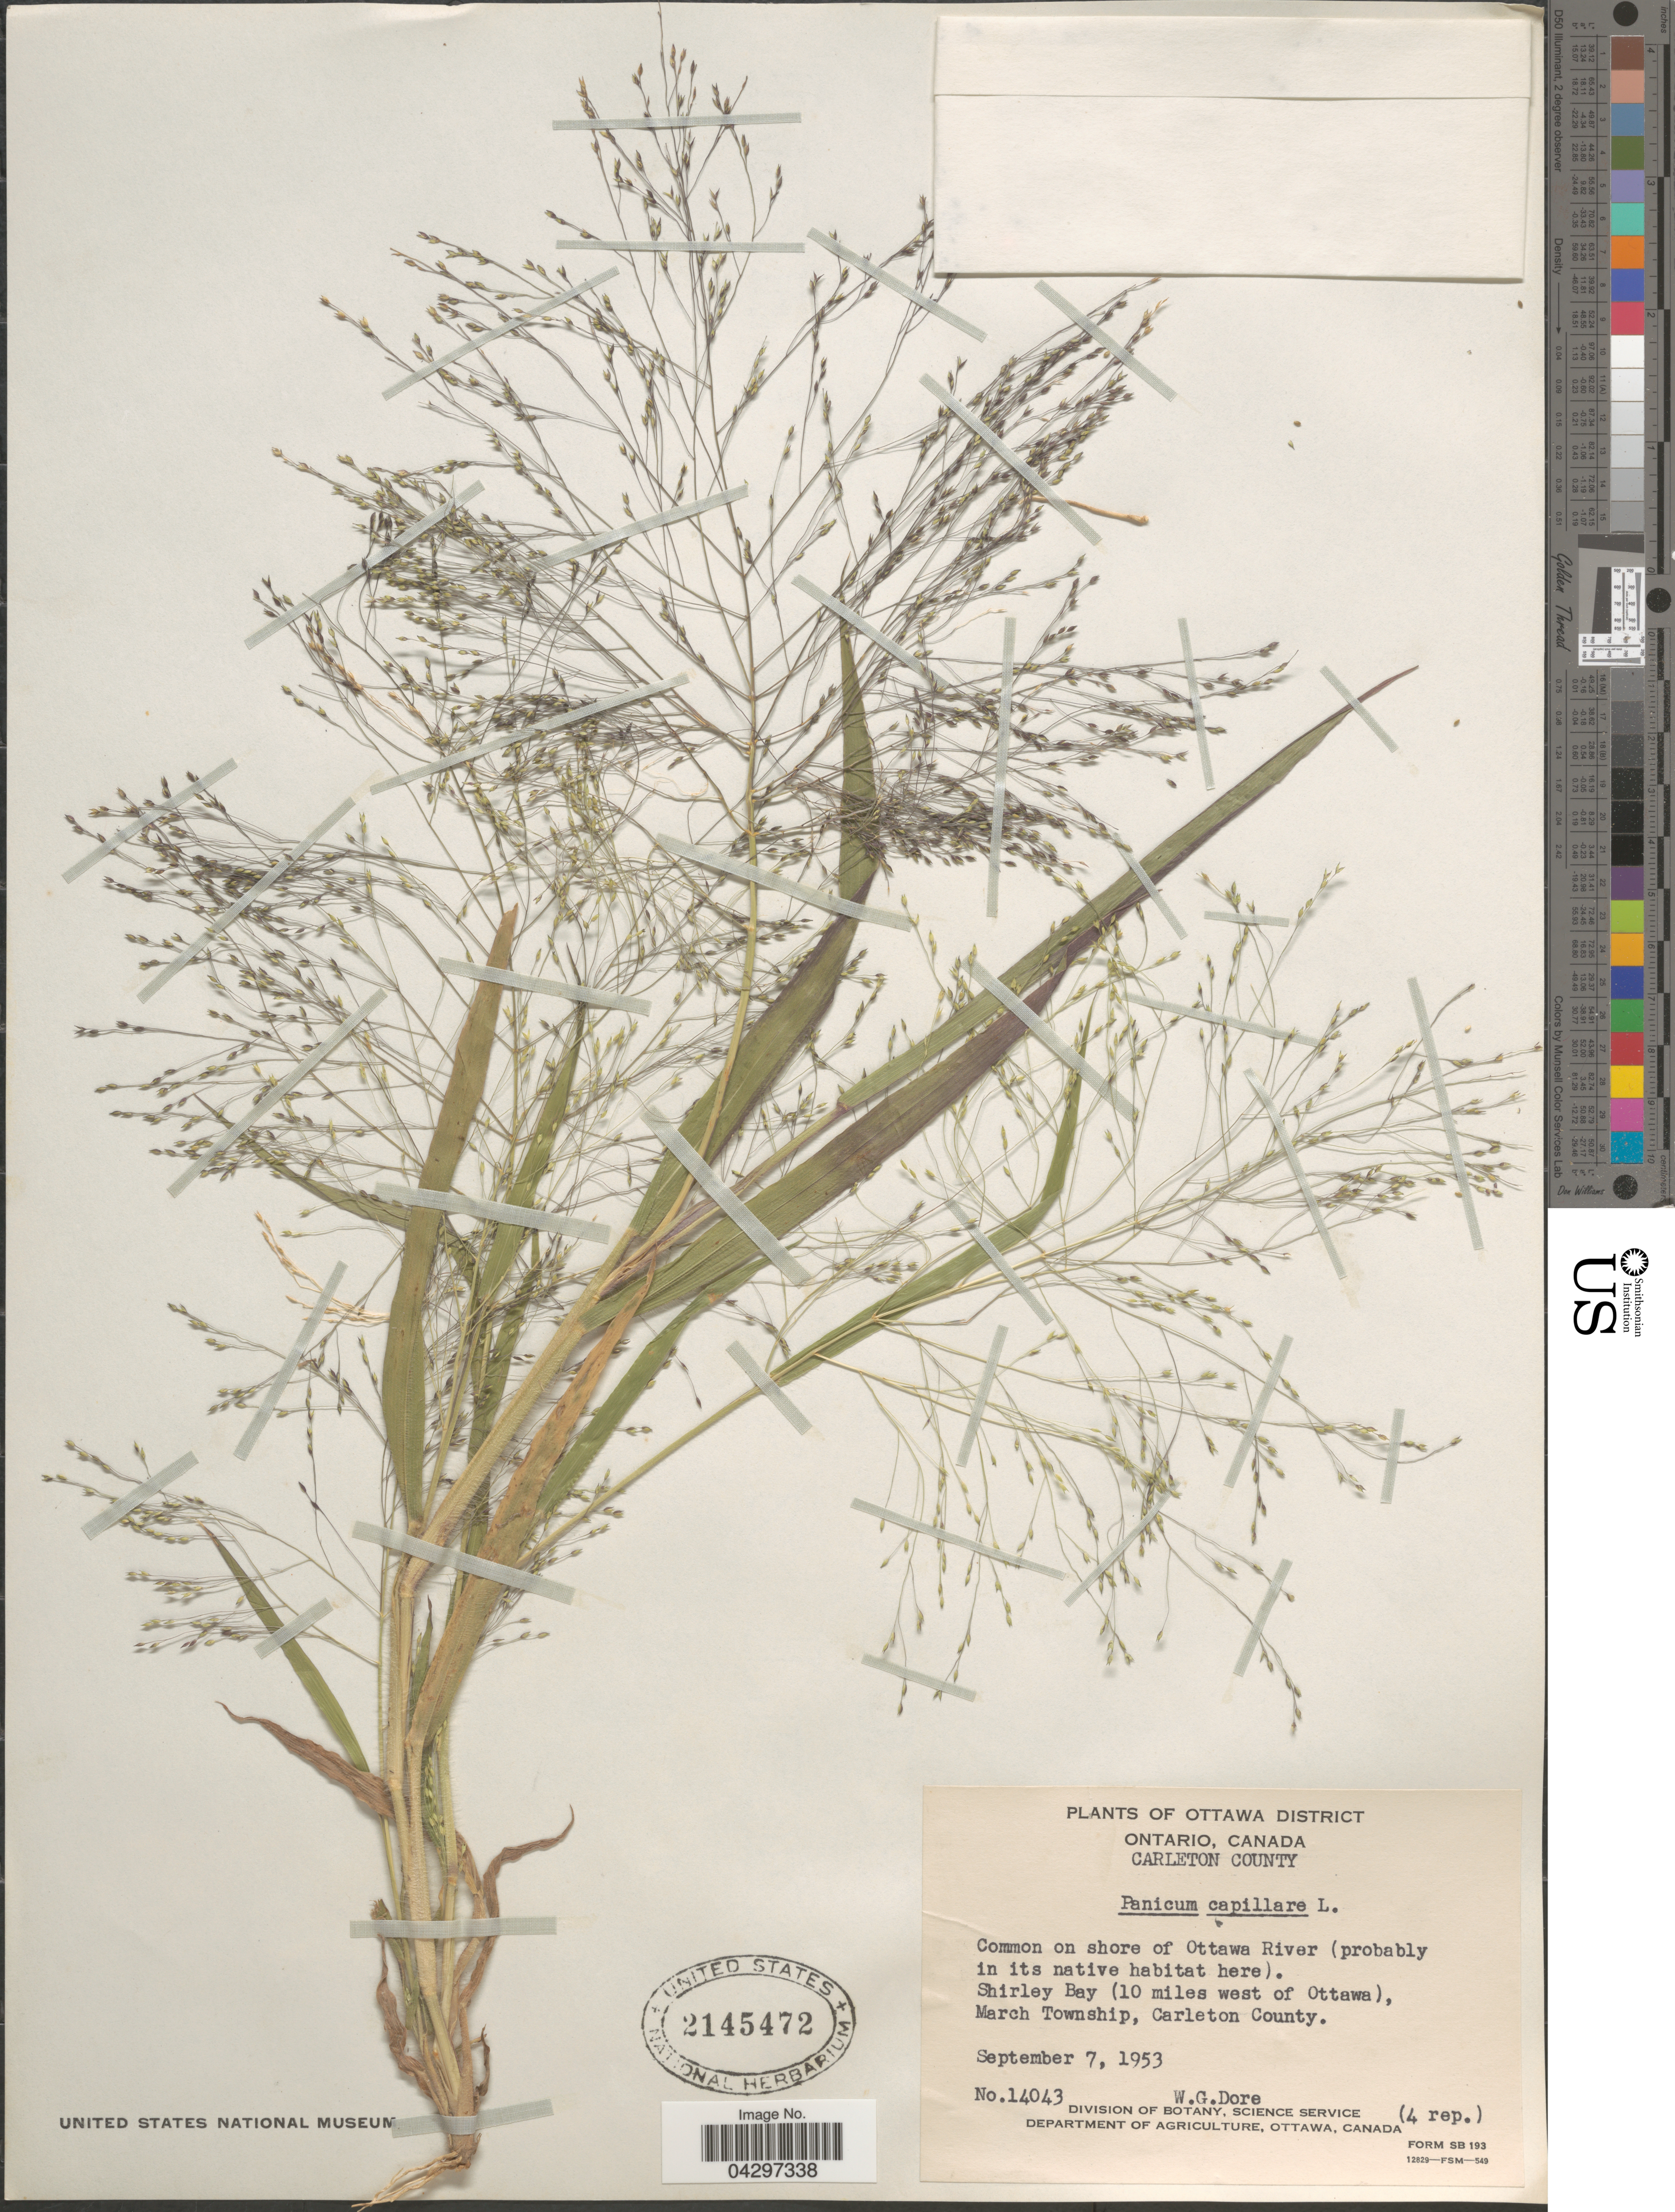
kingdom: Plantae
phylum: Tracheophyta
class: Liliopsida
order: Poales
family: Poaceae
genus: Panicum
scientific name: Panicum capillare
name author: L.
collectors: W. Dore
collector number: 14043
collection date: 1953-09-07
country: Canada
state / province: Ontario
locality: Ottawa District. Carleton County. Common on shore of Ottawa River. Shirley Bay (10 miles west of Ottawa), March Township, Carleton County.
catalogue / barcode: US 2145472